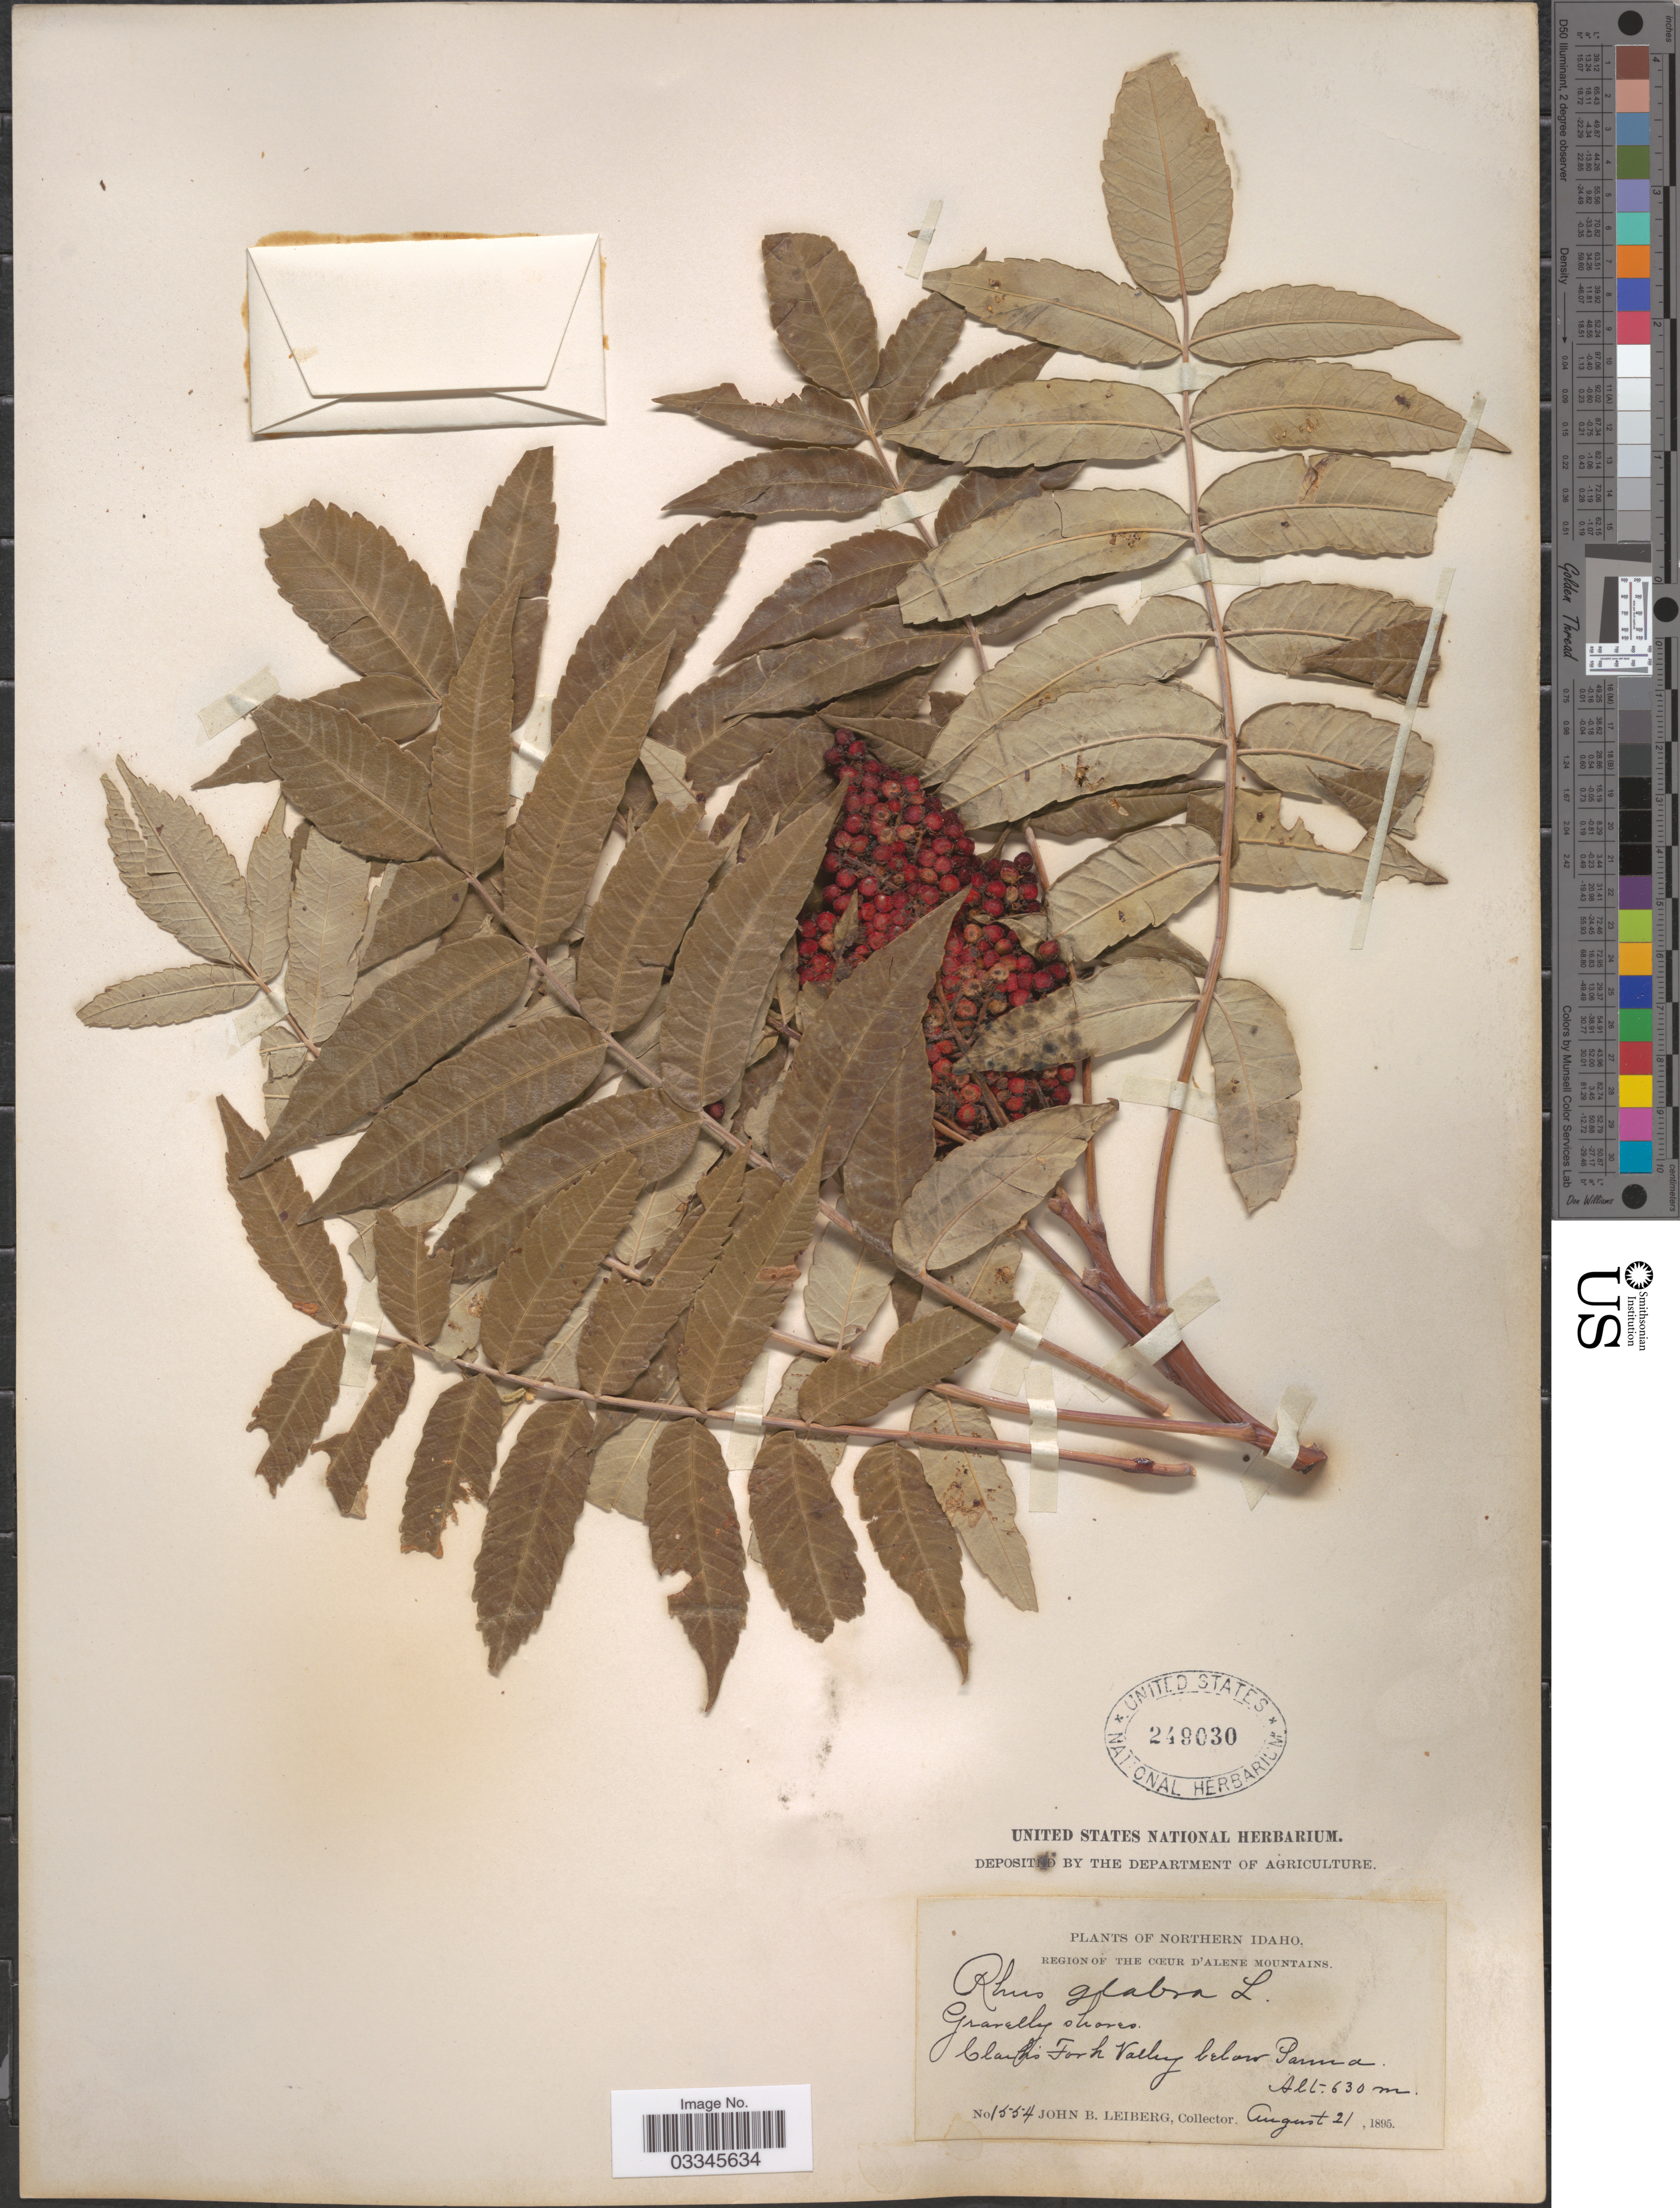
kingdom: Plantae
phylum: Tracheophyta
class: Magnoliopsida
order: Sapindales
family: Anacardiaceae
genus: Rhus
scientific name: Rhus arguta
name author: Greene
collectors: J. B. Leiberg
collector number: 1554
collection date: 1895-08-21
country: United States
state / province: Idaho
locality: Northern Idaho. Clark's Fork Valley below Parma.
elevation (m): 630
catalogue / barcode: US 249030